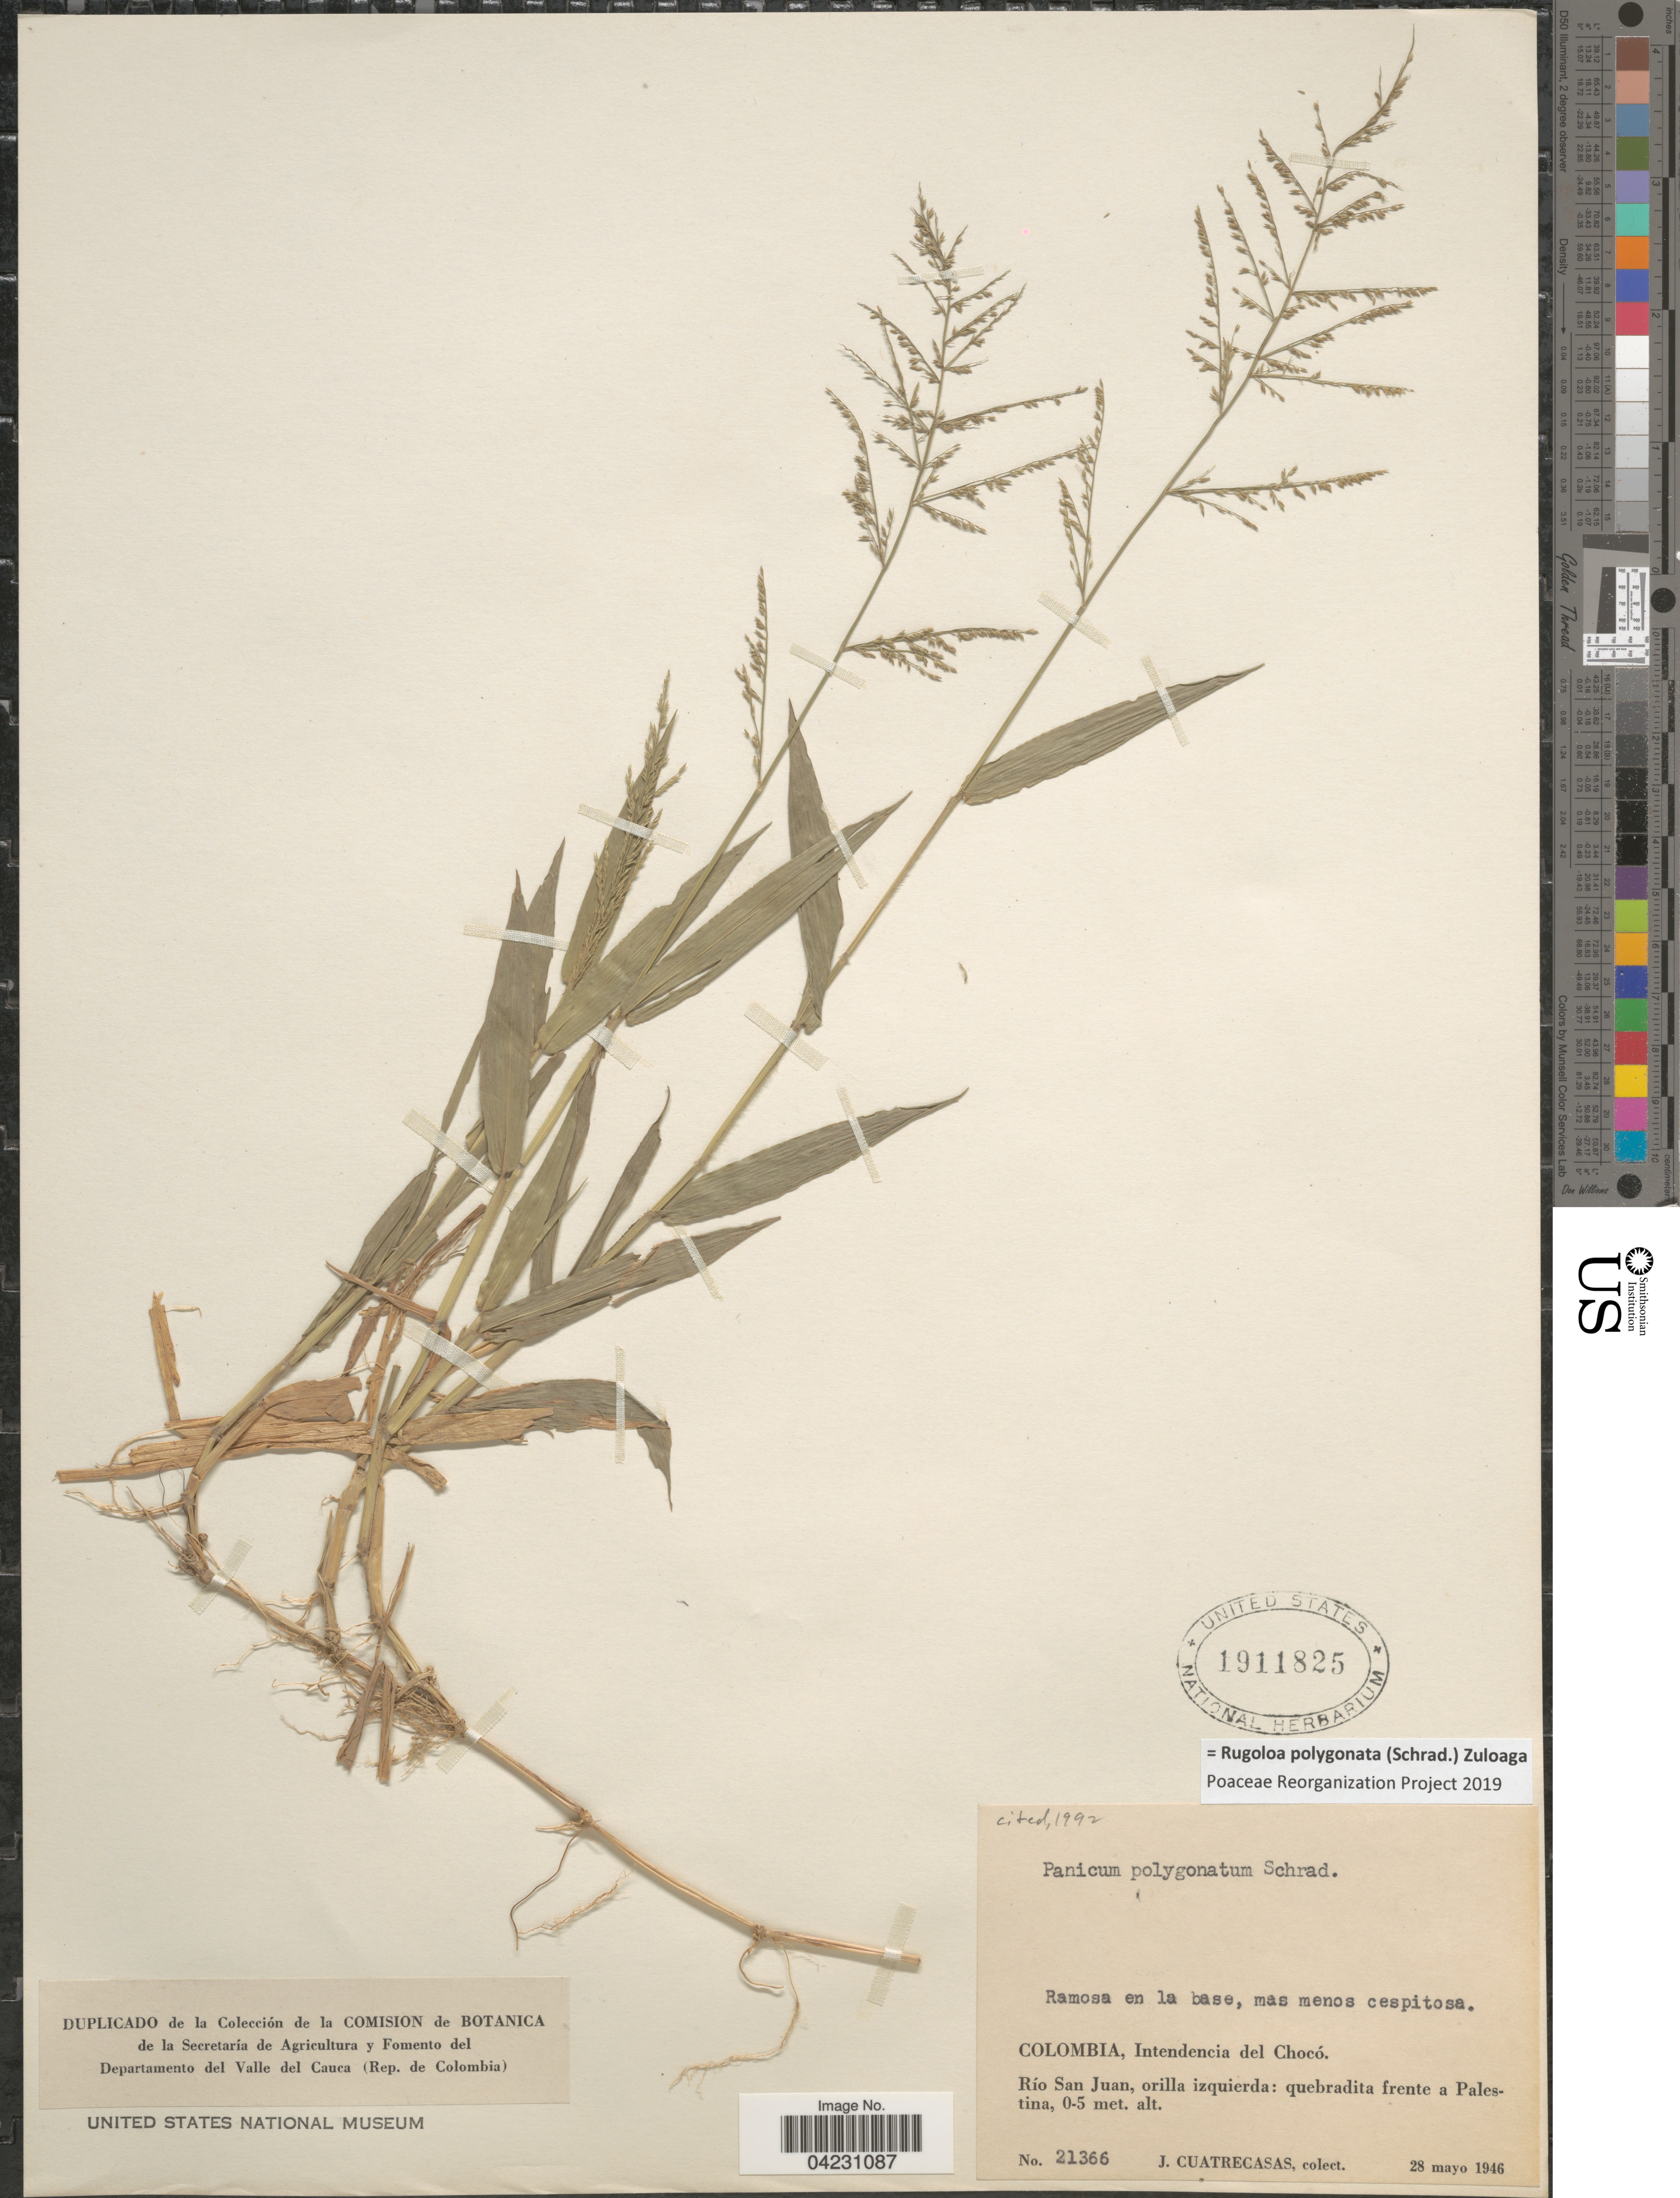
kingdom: Plantae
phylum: Tracheophyta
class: Liliopsida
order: Poales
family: Poaceae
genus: Rugoloa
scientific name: Rugoloa polygonata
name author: (Schrad.) Zuloaga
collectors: J. Cuatrecasas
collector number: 21366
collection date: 1946-05-28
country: Colombia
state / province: Chocó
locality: Intendencia del Chocó. Río San Juan, orilla izquierda: quebradita frente a Palestina.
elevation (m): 0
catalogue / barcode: US 1911825